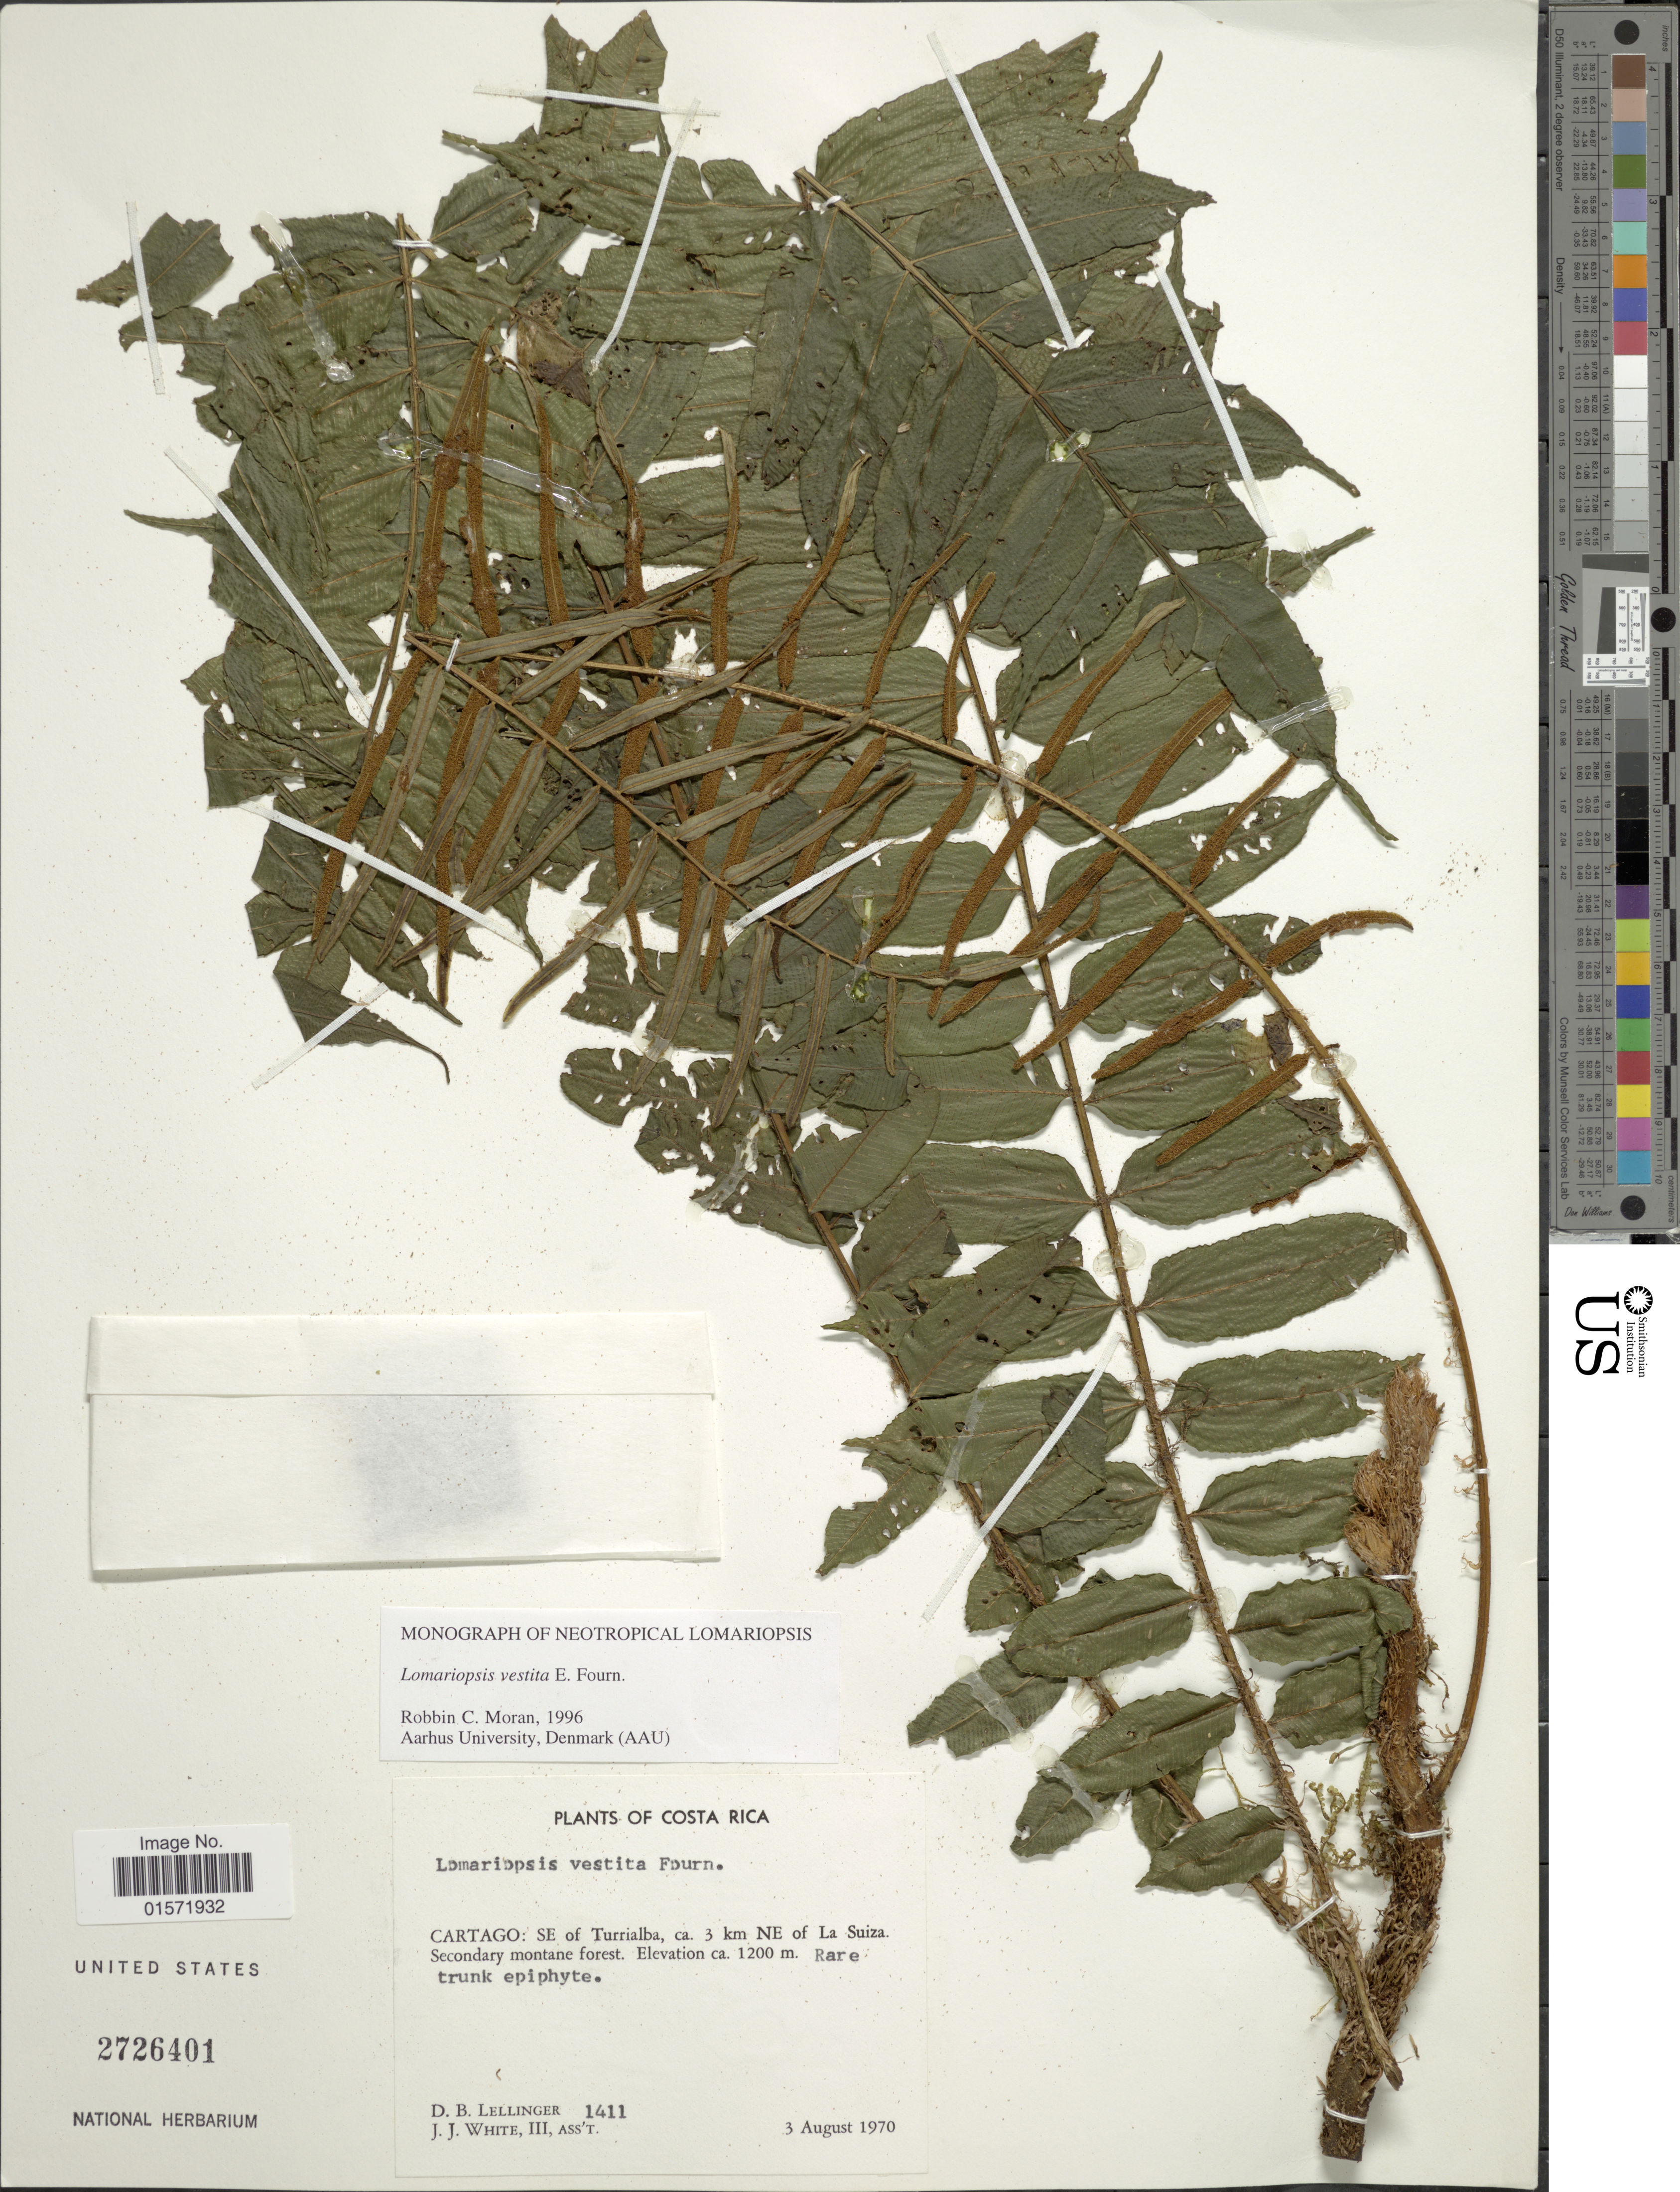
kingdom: Plantae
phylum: Tracheophyta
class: Polypodiopsida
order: Polypodiales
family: Lomariopsidaceae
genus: Lomariopsis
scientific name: Lomariopsis vestita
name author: E. Fourn.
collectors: D. B. Lellinger & J. J. White III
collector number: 1411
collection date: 1970-08-03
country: Costa Rica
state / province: Cartago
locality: SE of Turrialba, ca. 3 km NE of La Suiza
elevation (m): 1200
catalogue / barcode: US 2726401